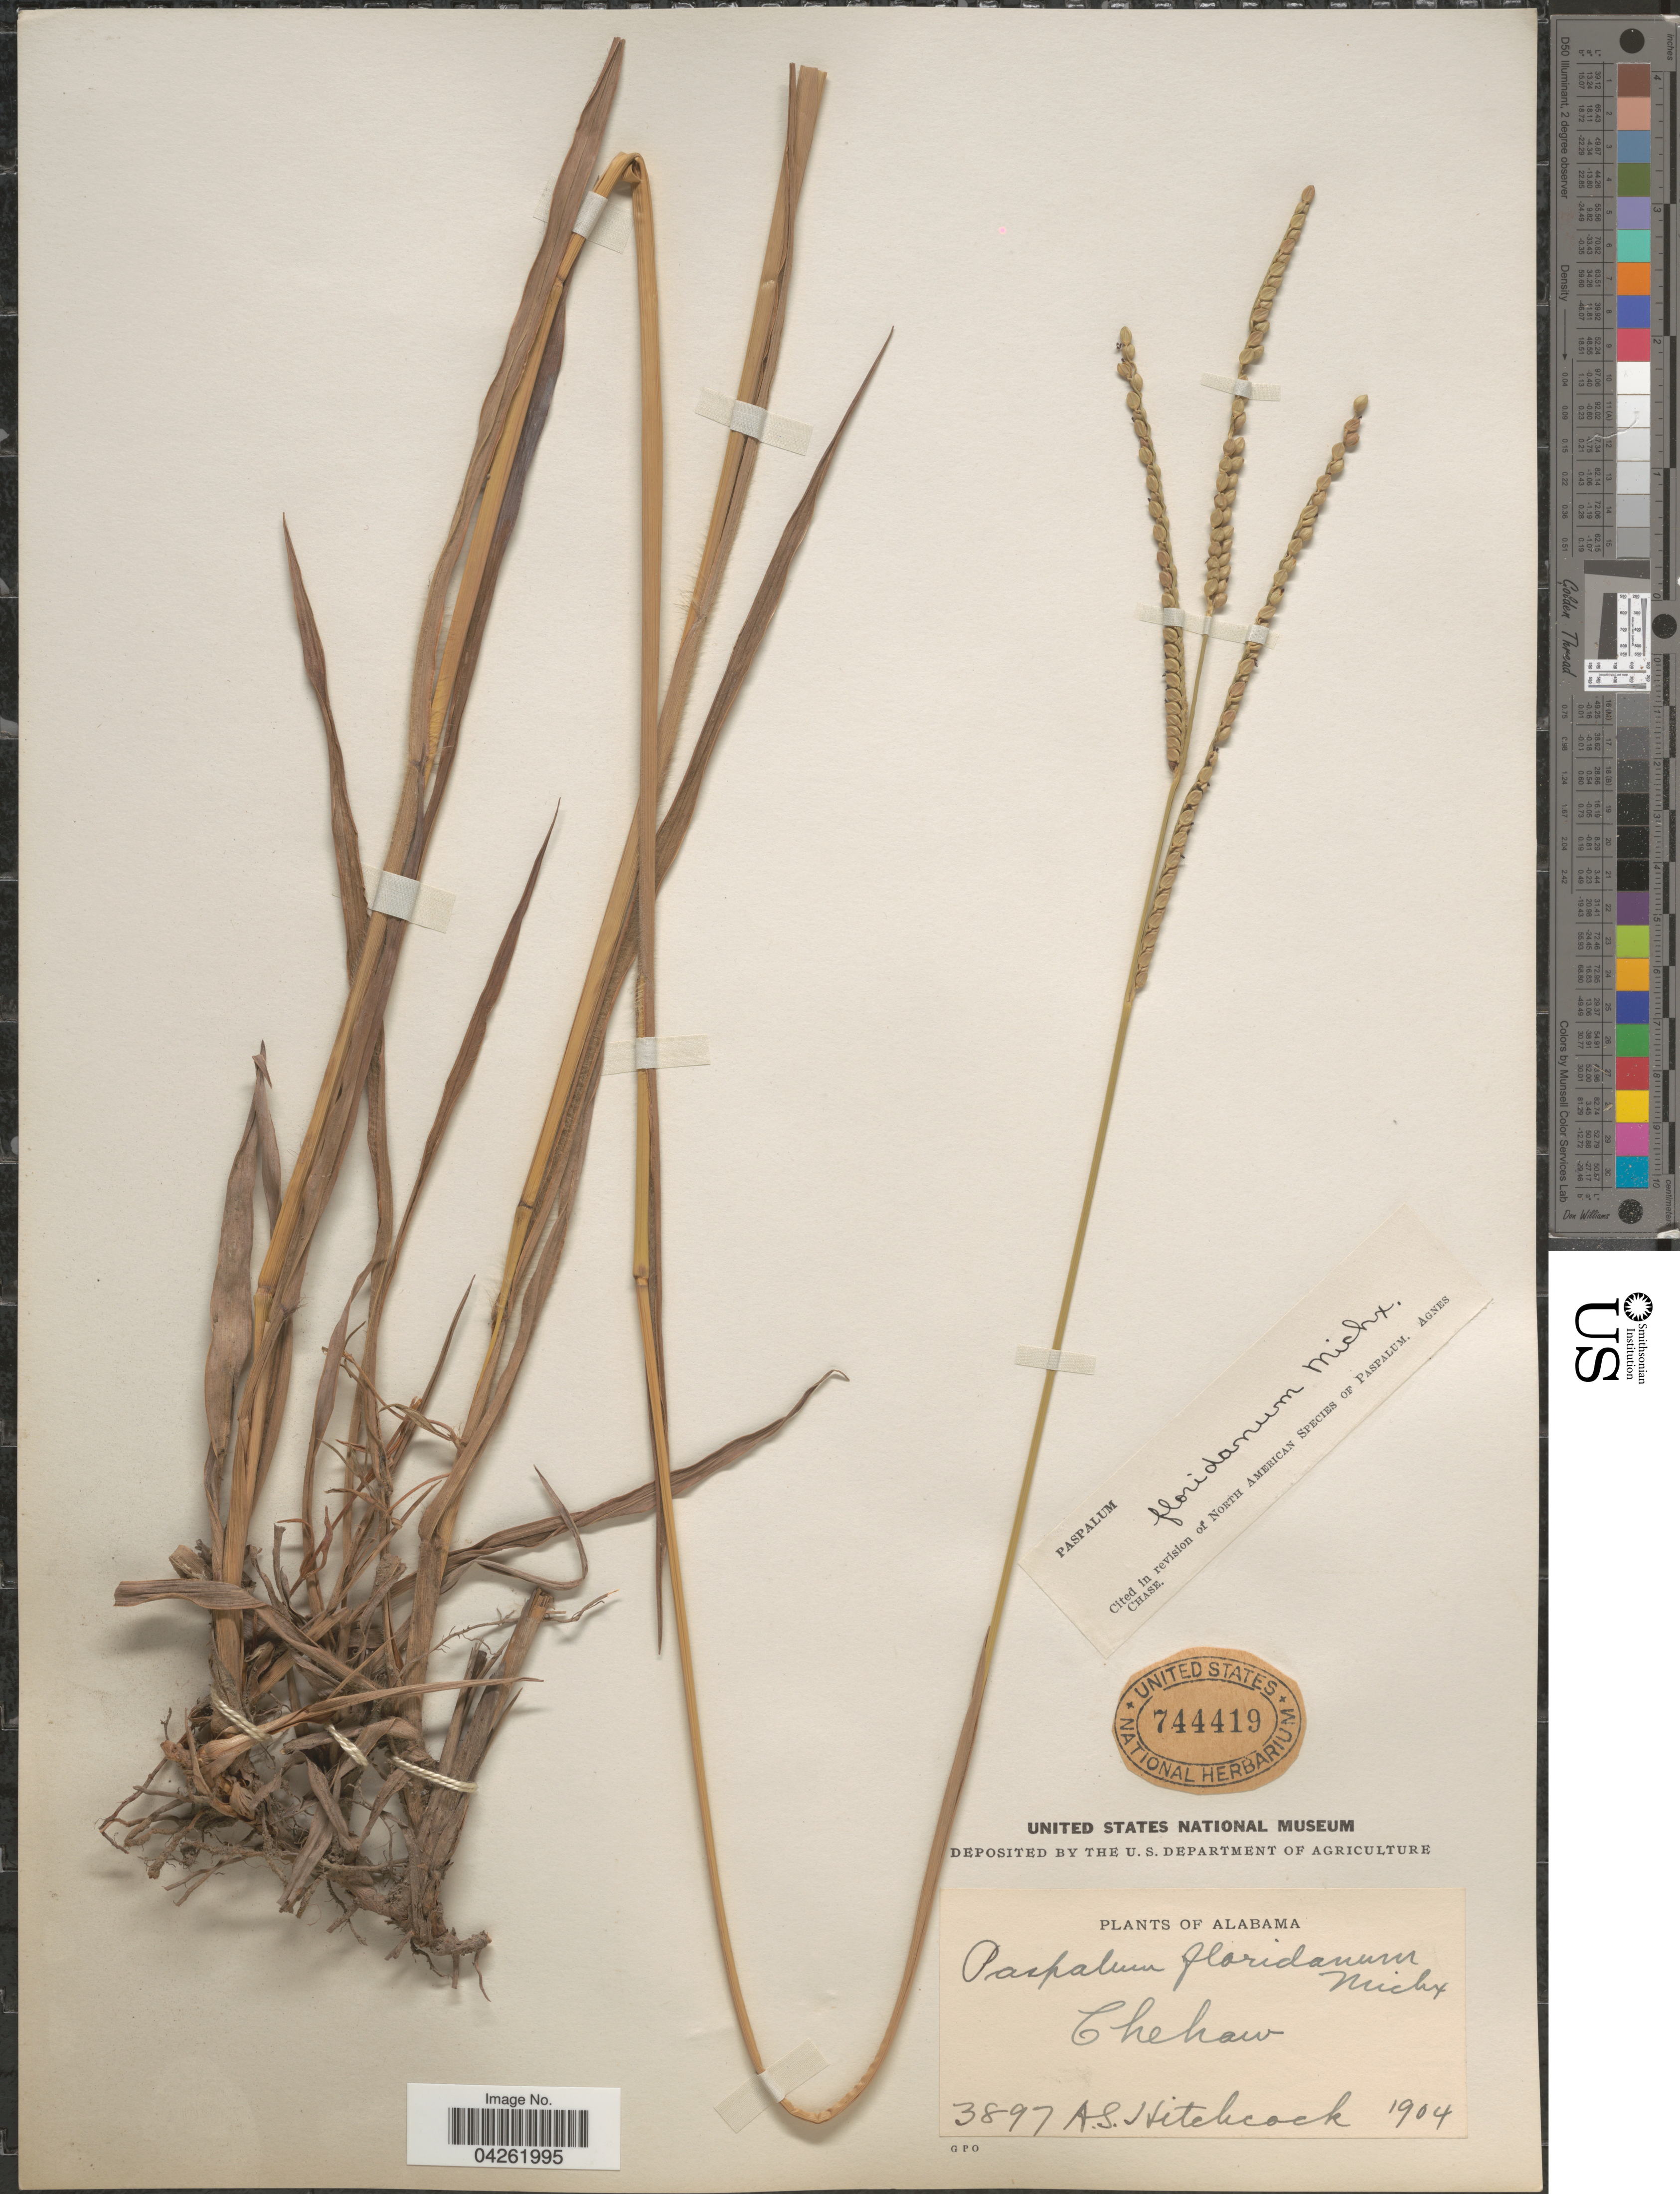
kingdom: Plantae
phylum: Tracheophyta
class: Liliopsida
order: Poales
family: Poaceae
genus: Paspalum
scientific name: Paspalum floridanum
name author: Michx.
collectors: A. S. Hitchcock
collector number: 3897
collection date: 1904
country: United States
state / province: Alabama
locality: Chehaw.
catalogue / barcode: US 744419